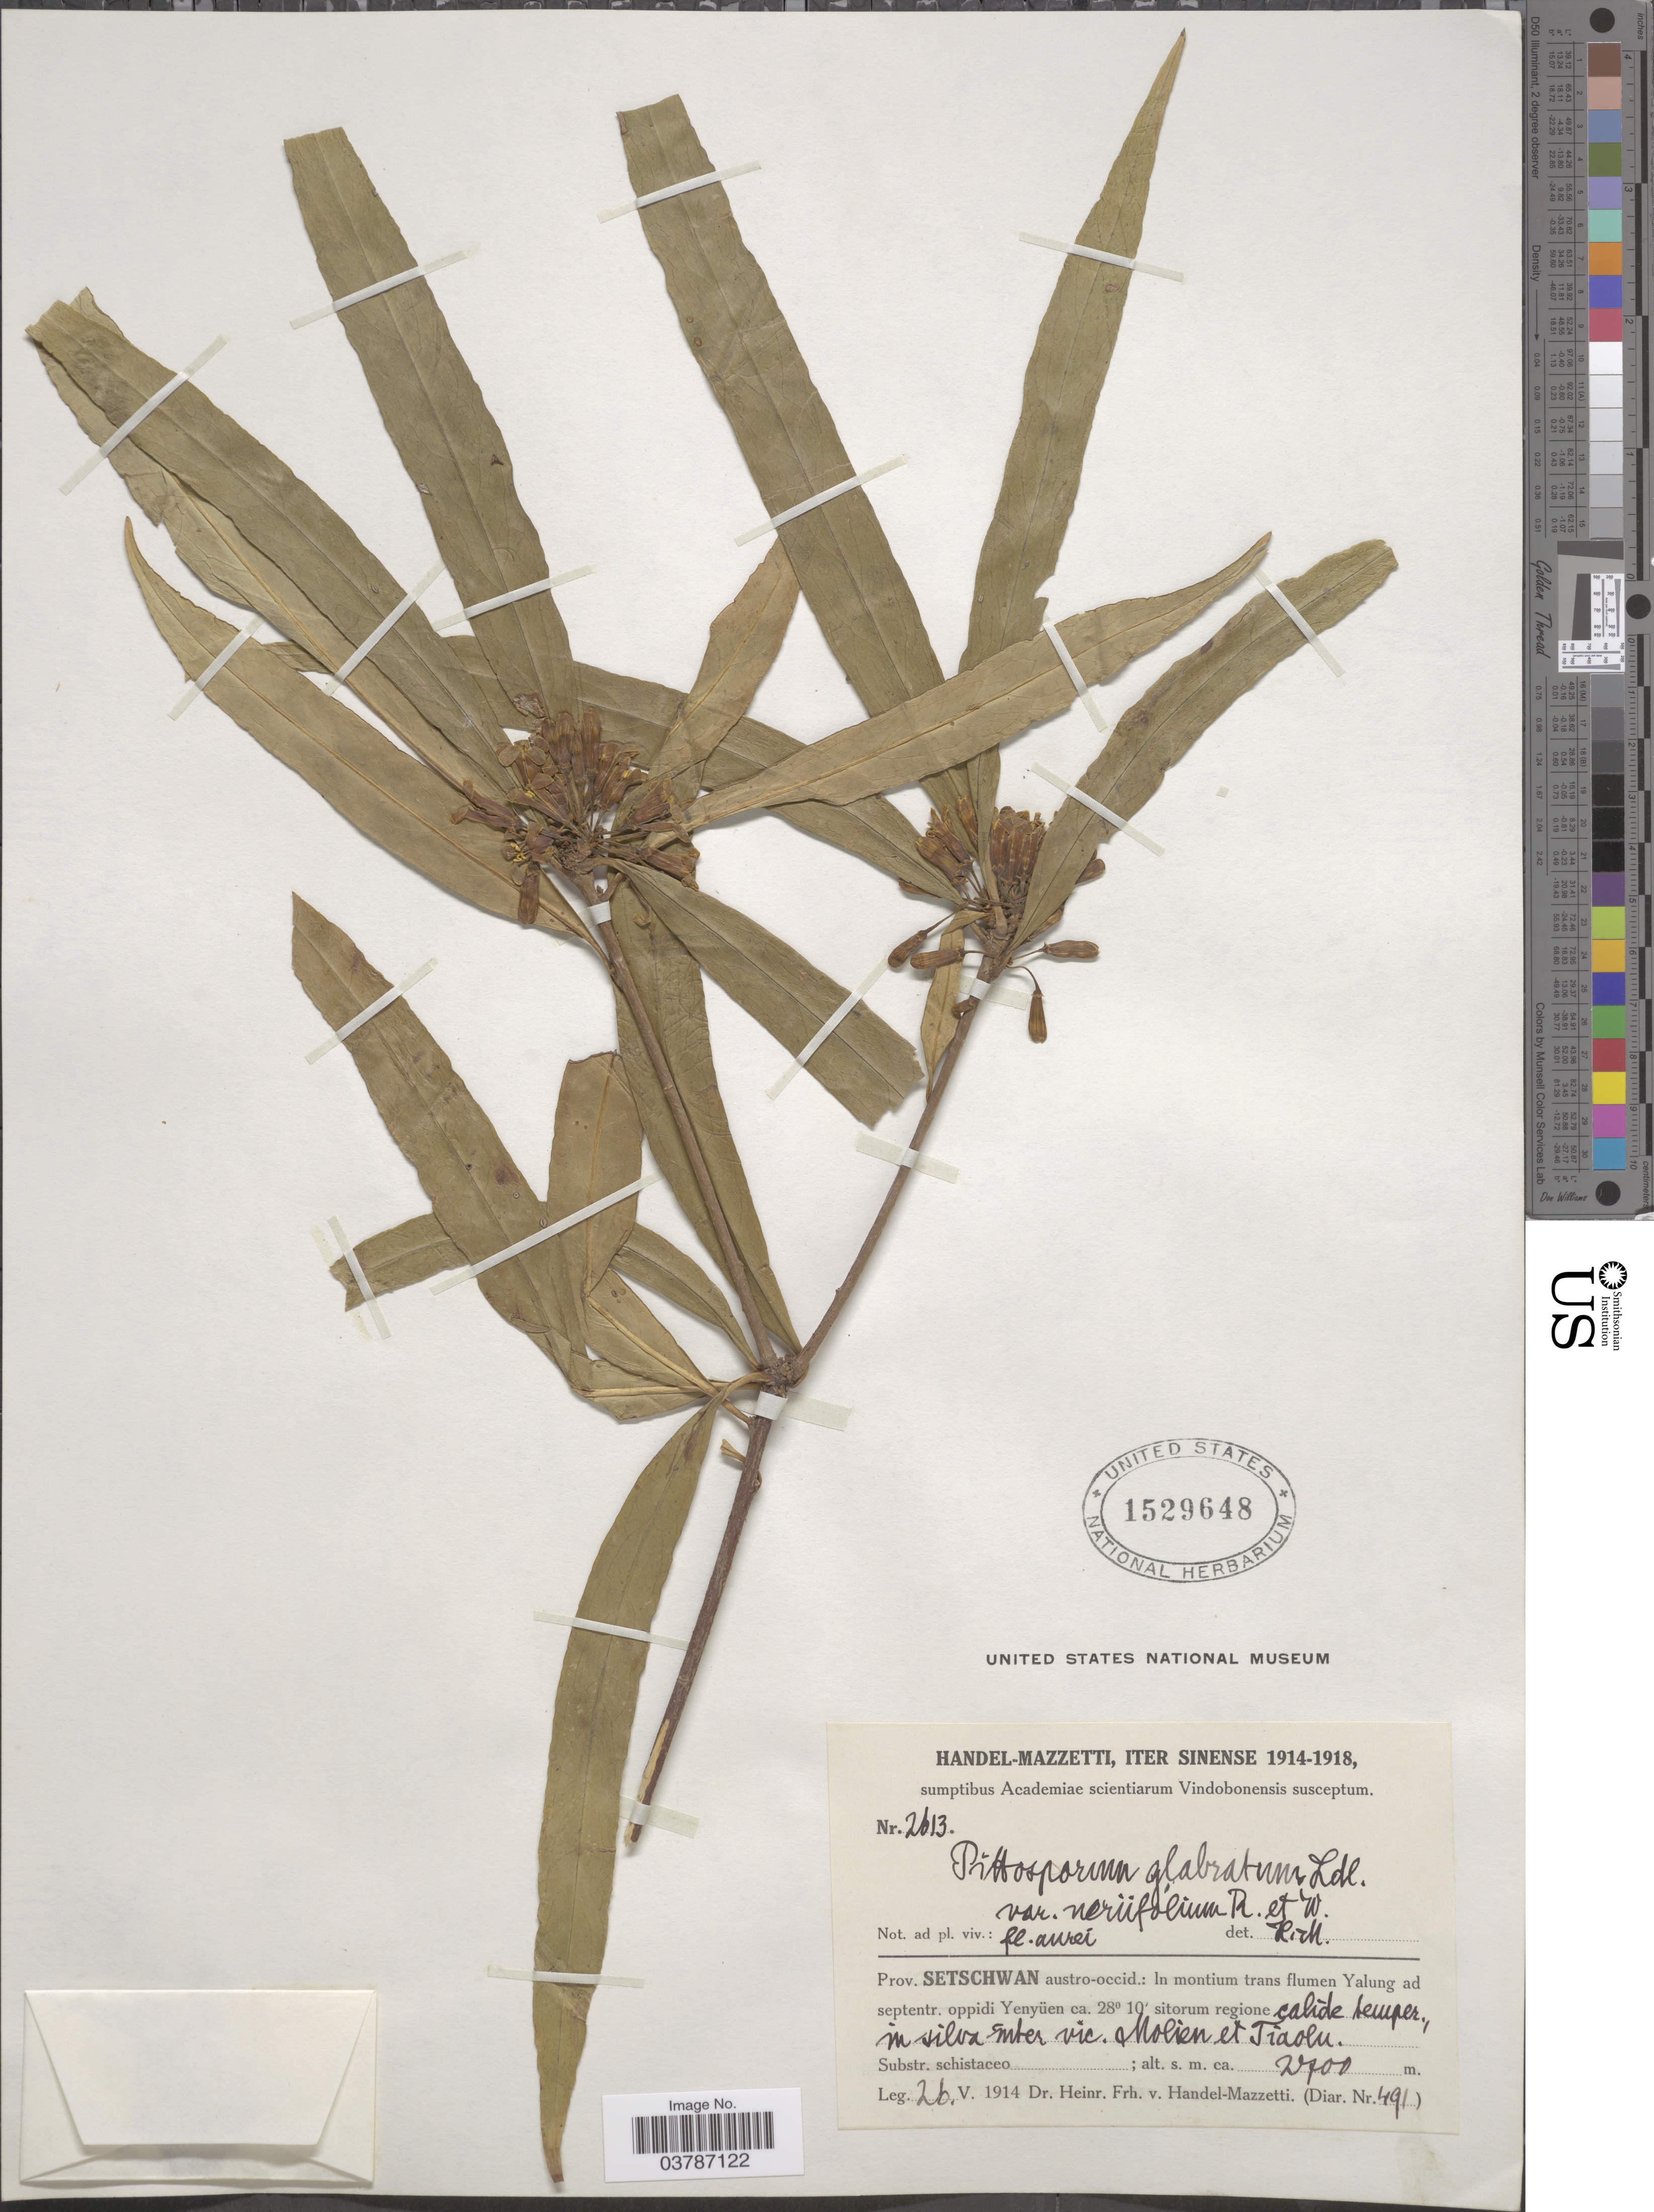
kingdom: Plantae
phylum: Tracheophyta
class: Magnoliopsida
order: Apiales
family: Pittosporaceae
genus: Pittosporum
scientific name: Pittosporum glabratum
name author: Lindl.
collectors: H. Handel-Mazzetti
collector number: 2613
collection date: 1914-05-26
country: China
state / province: Sichuan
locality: Iter Sinense. Prov. Setschwan austro-occid.: In montium trans flumen Yalung ad septentr. oppidi Yenyüen sitorum regione calide kemper, in silva enter vic. Molien et Tiaolu.*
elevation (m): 2700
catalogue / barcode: US 1529648